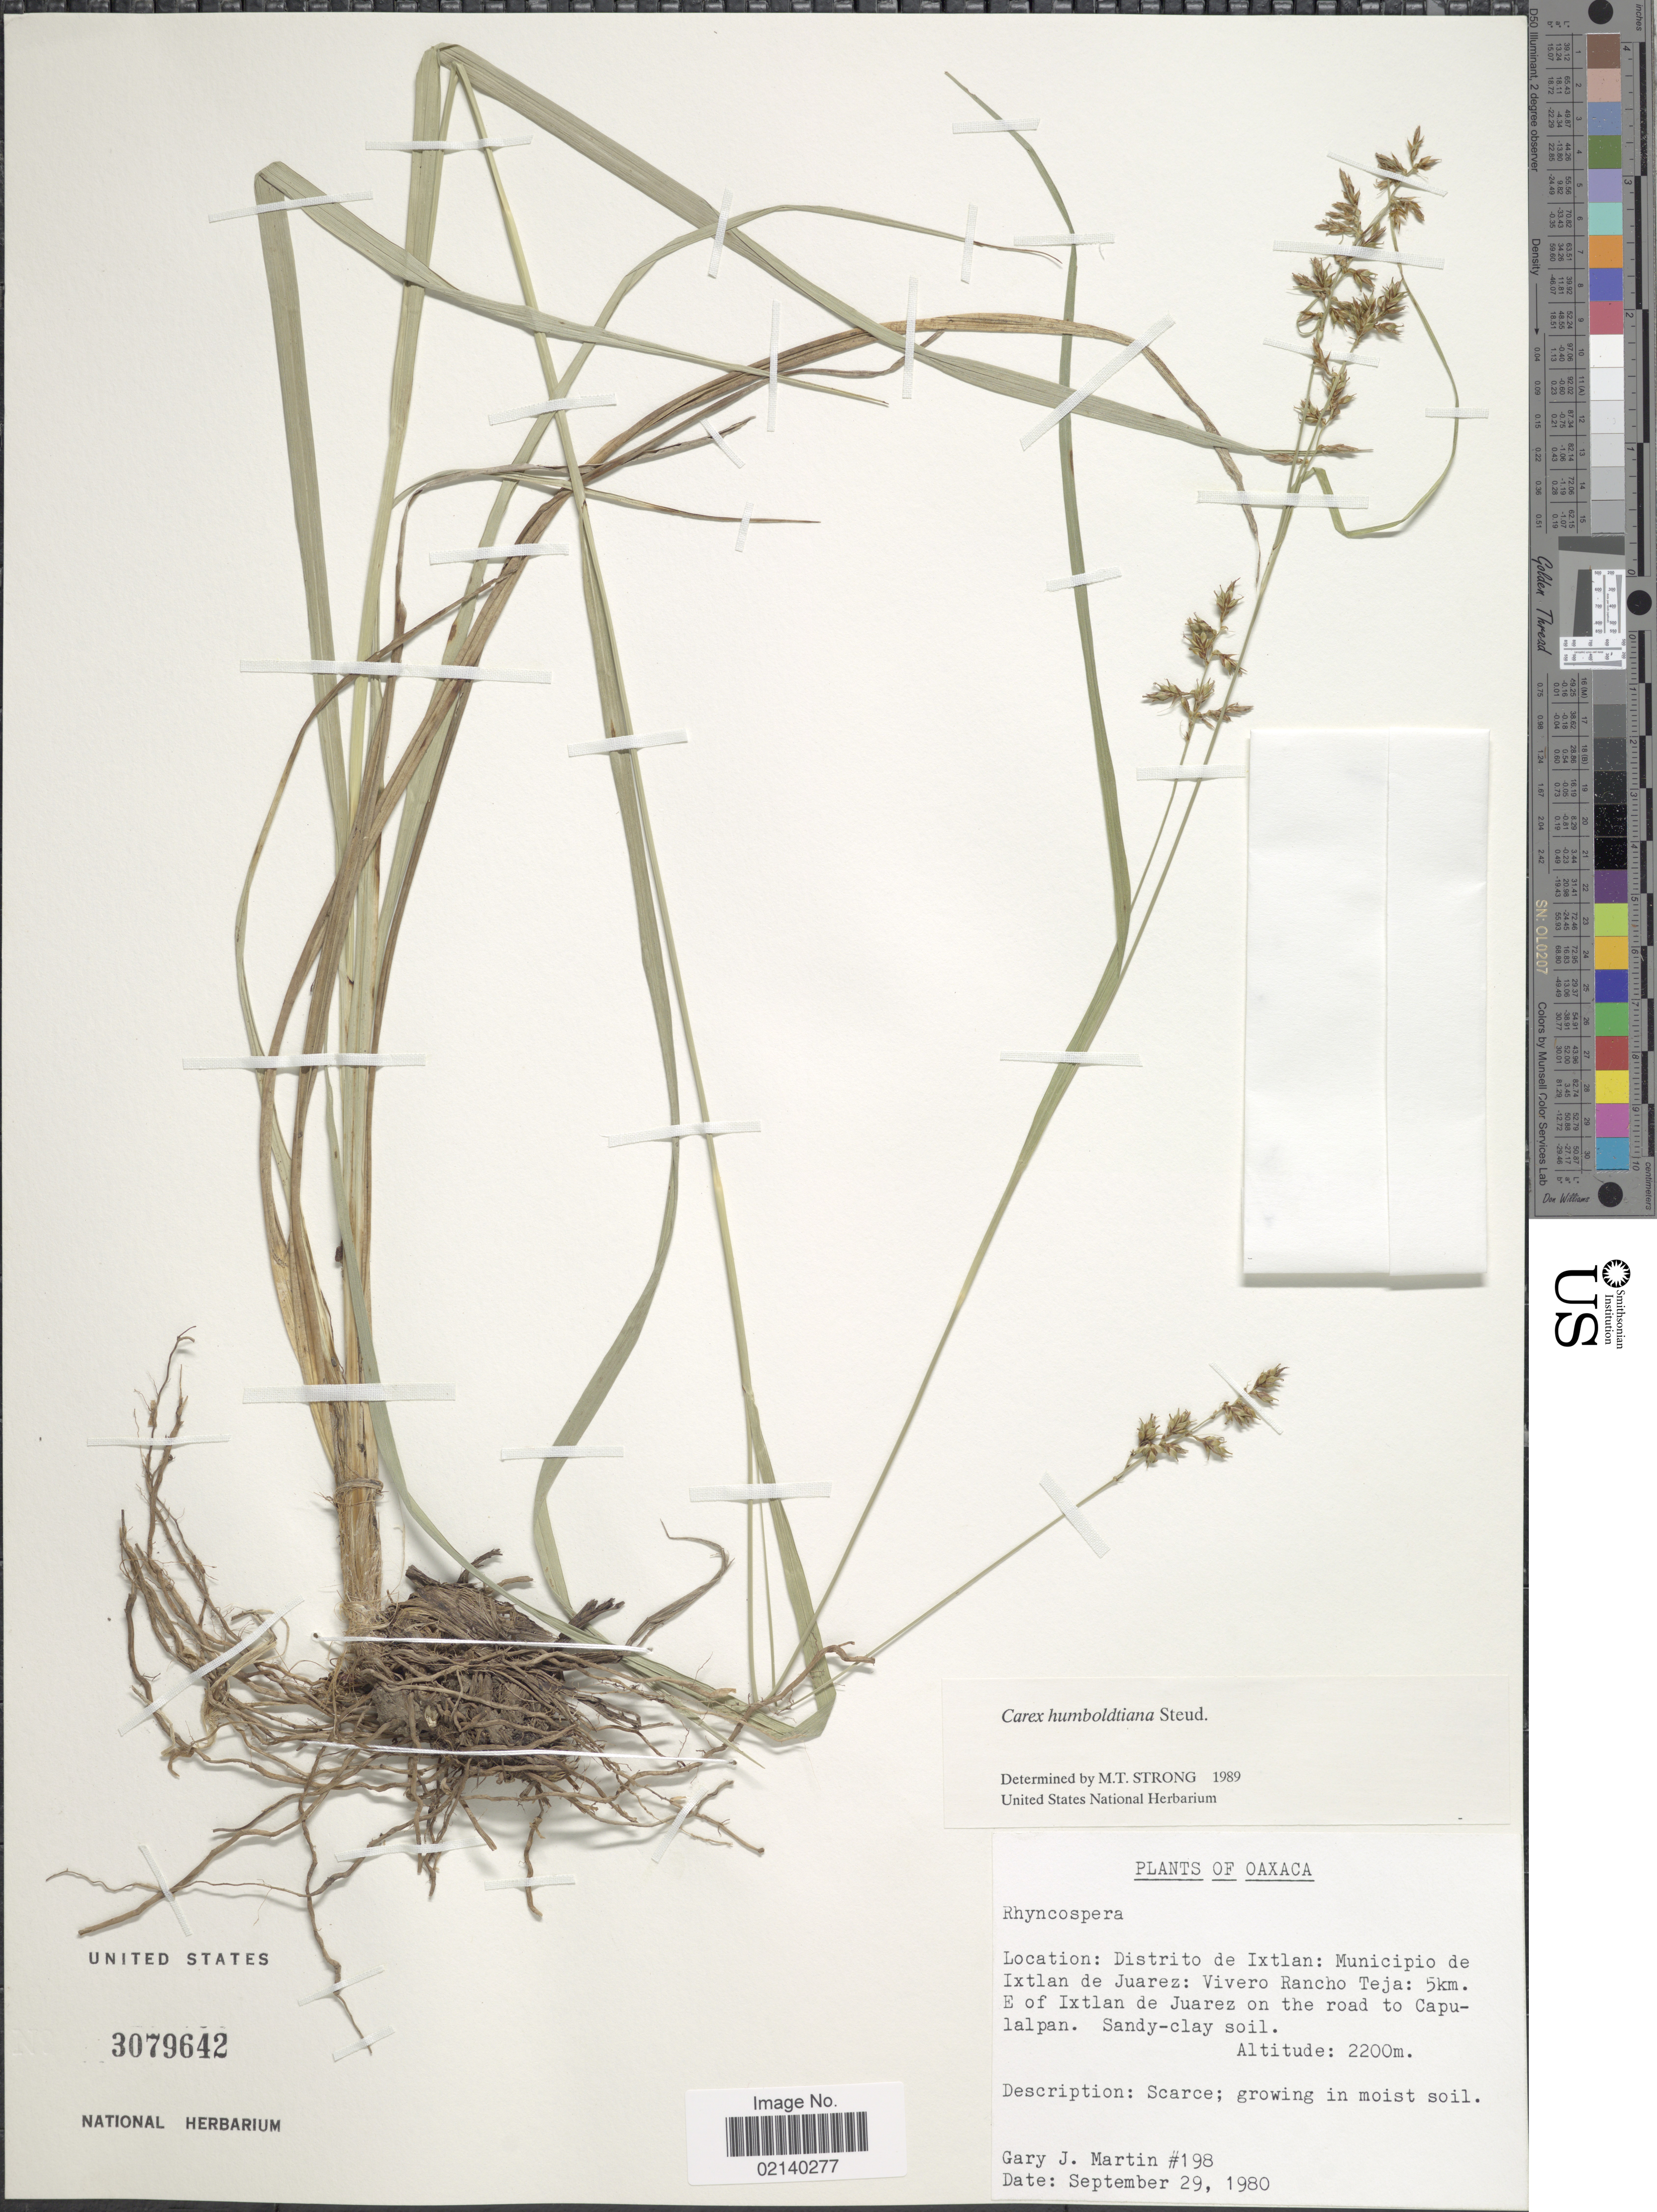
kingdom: Plantae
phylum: Tracheophyta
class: Liliopsida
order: Poales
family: Cyperaceae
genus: Carex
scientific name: Carex humboldtiana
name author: Steud.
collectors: G. J. Martin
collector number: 198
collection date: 1980-09-29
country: Mexico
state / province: Oaxaca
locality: Distrito de Ixtlan: Municipio de Ixtlan de Juarez: Vivero Rancho Teja: 5 km. E. of Ixtlan de Juarez on the road to Capulalpan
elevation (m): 2200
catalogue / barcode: US 3179642